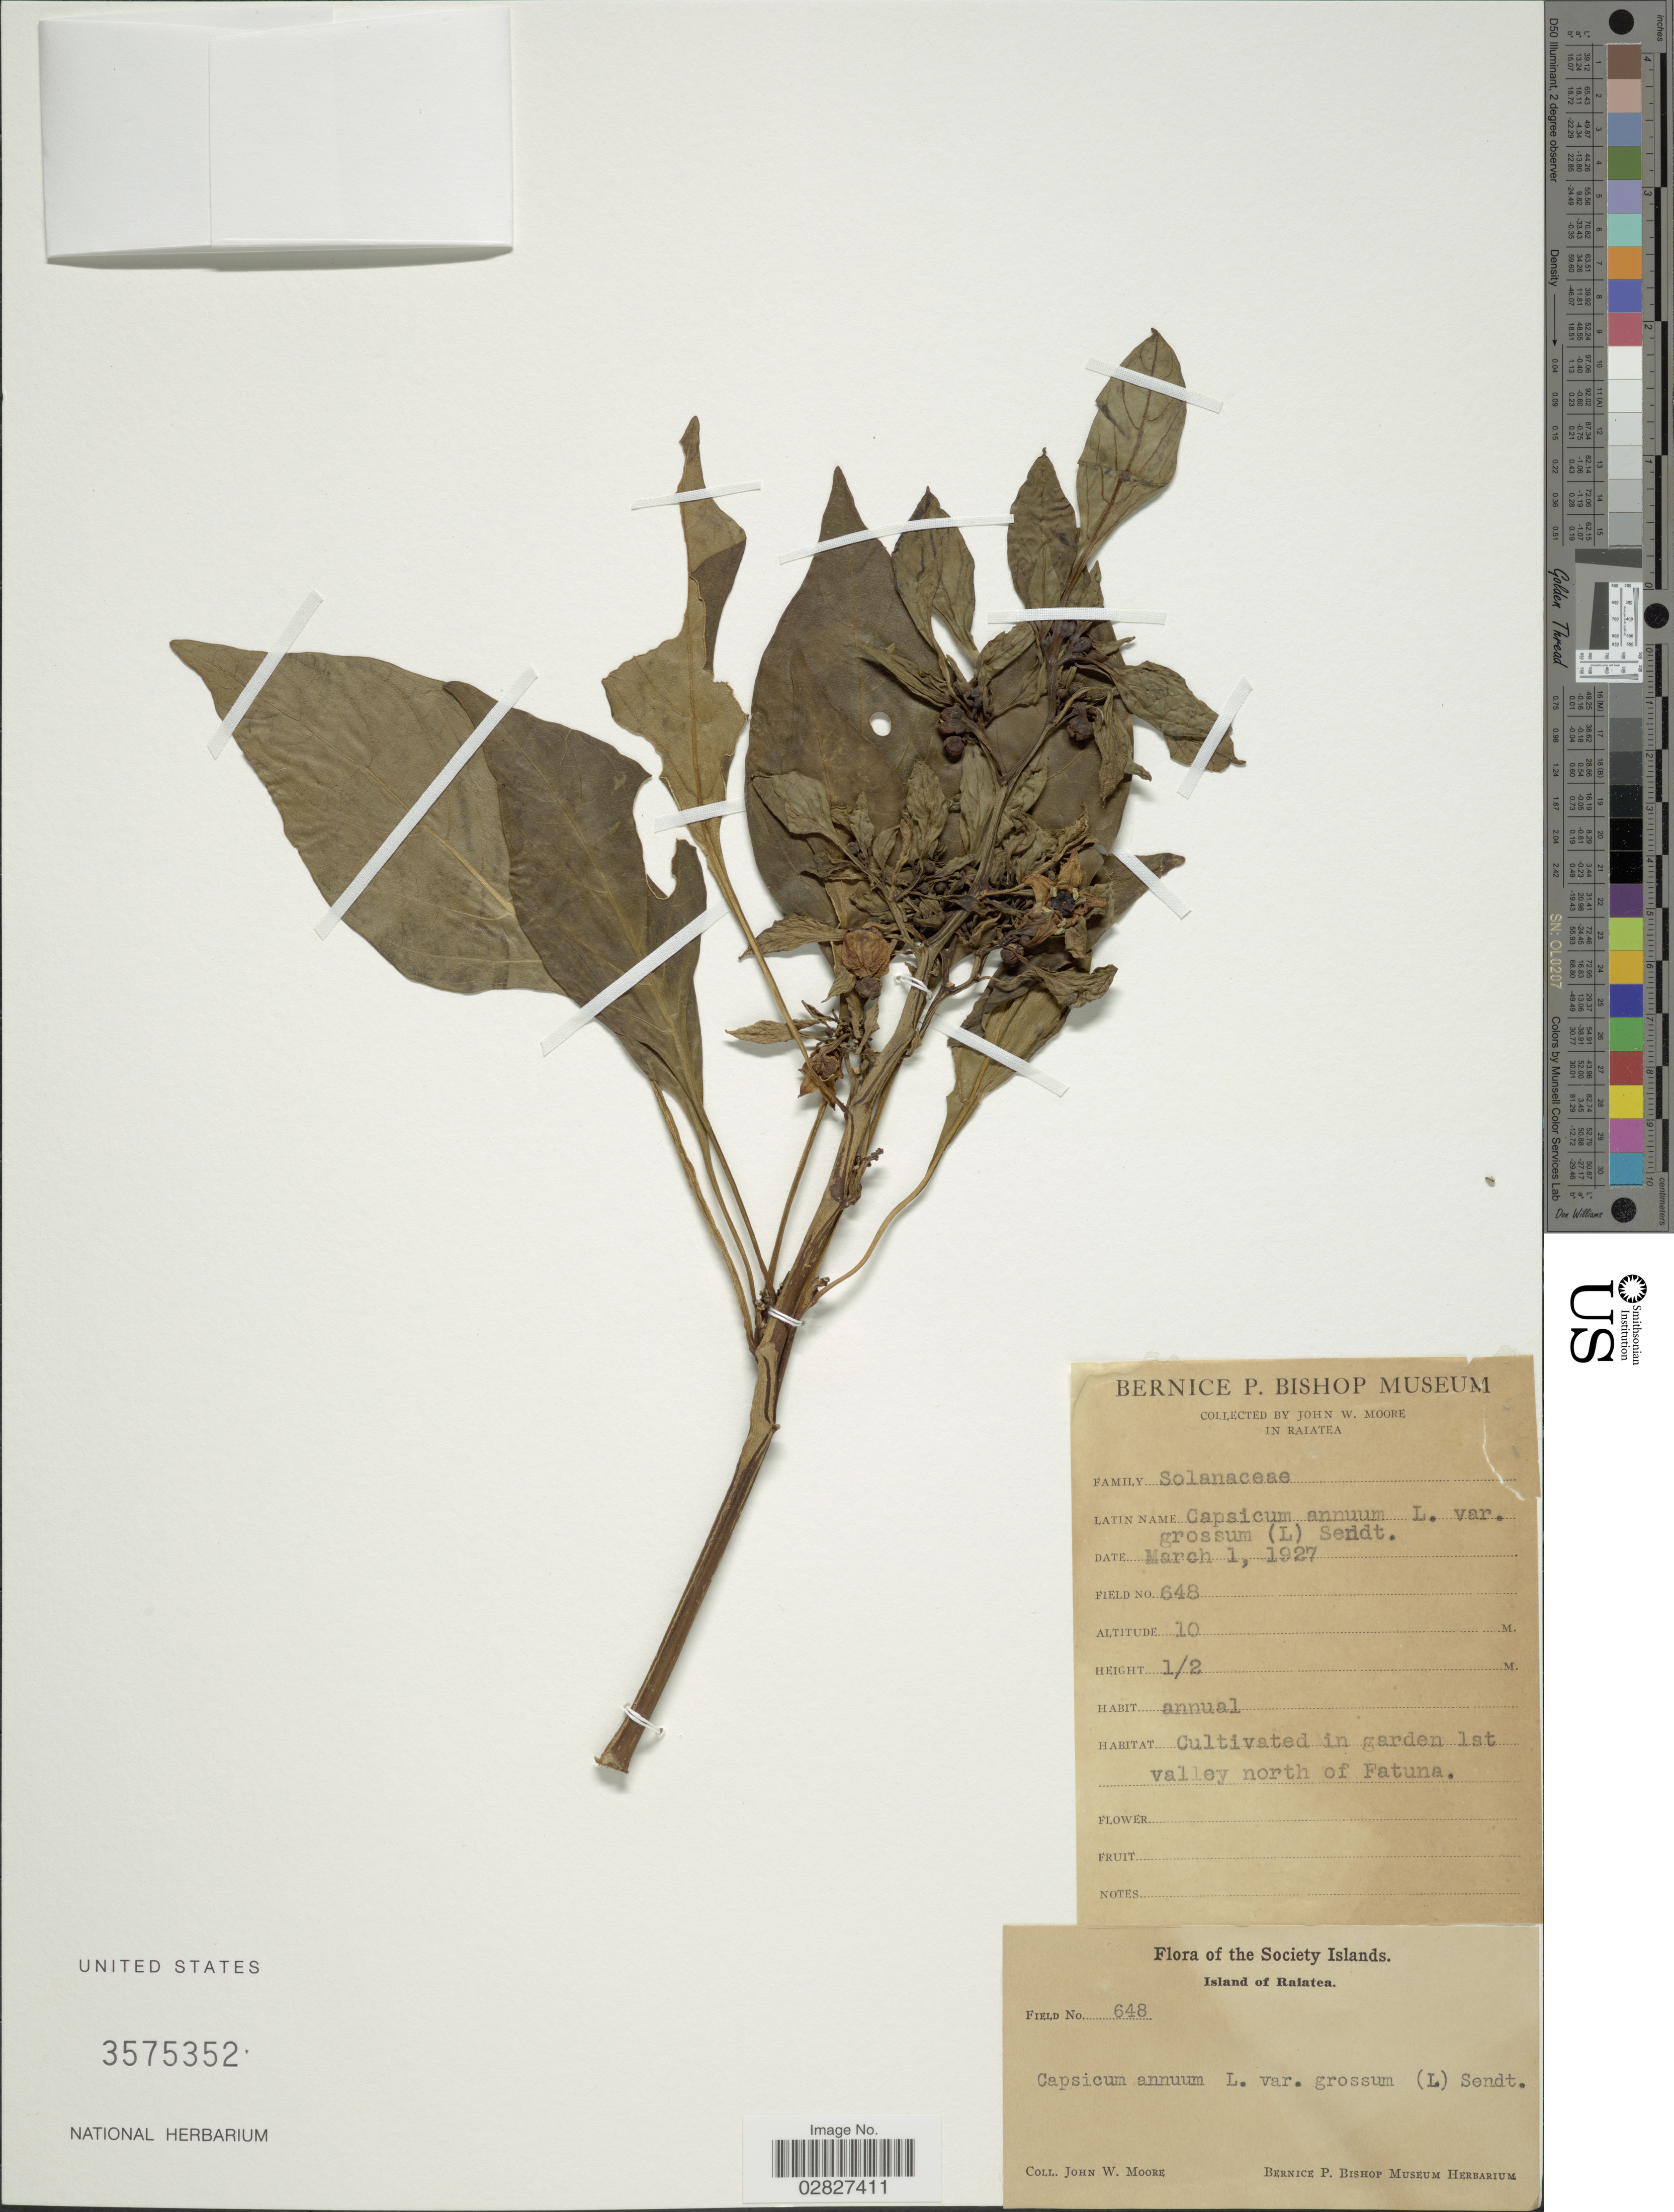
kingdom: Plantae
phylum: Tracheophyta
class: Magnoliopsida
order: Solanales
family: Solanaceae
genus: Capsicum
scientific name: Capsicum annuum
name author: L.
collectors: J. Moore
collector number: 648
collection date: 1927-03-01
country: French Polynesia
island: Raiatea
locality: Society Islands. Island of Raiatea. Cultivated in garden 1st valley north of Fatuna.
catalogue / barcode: US 3575352